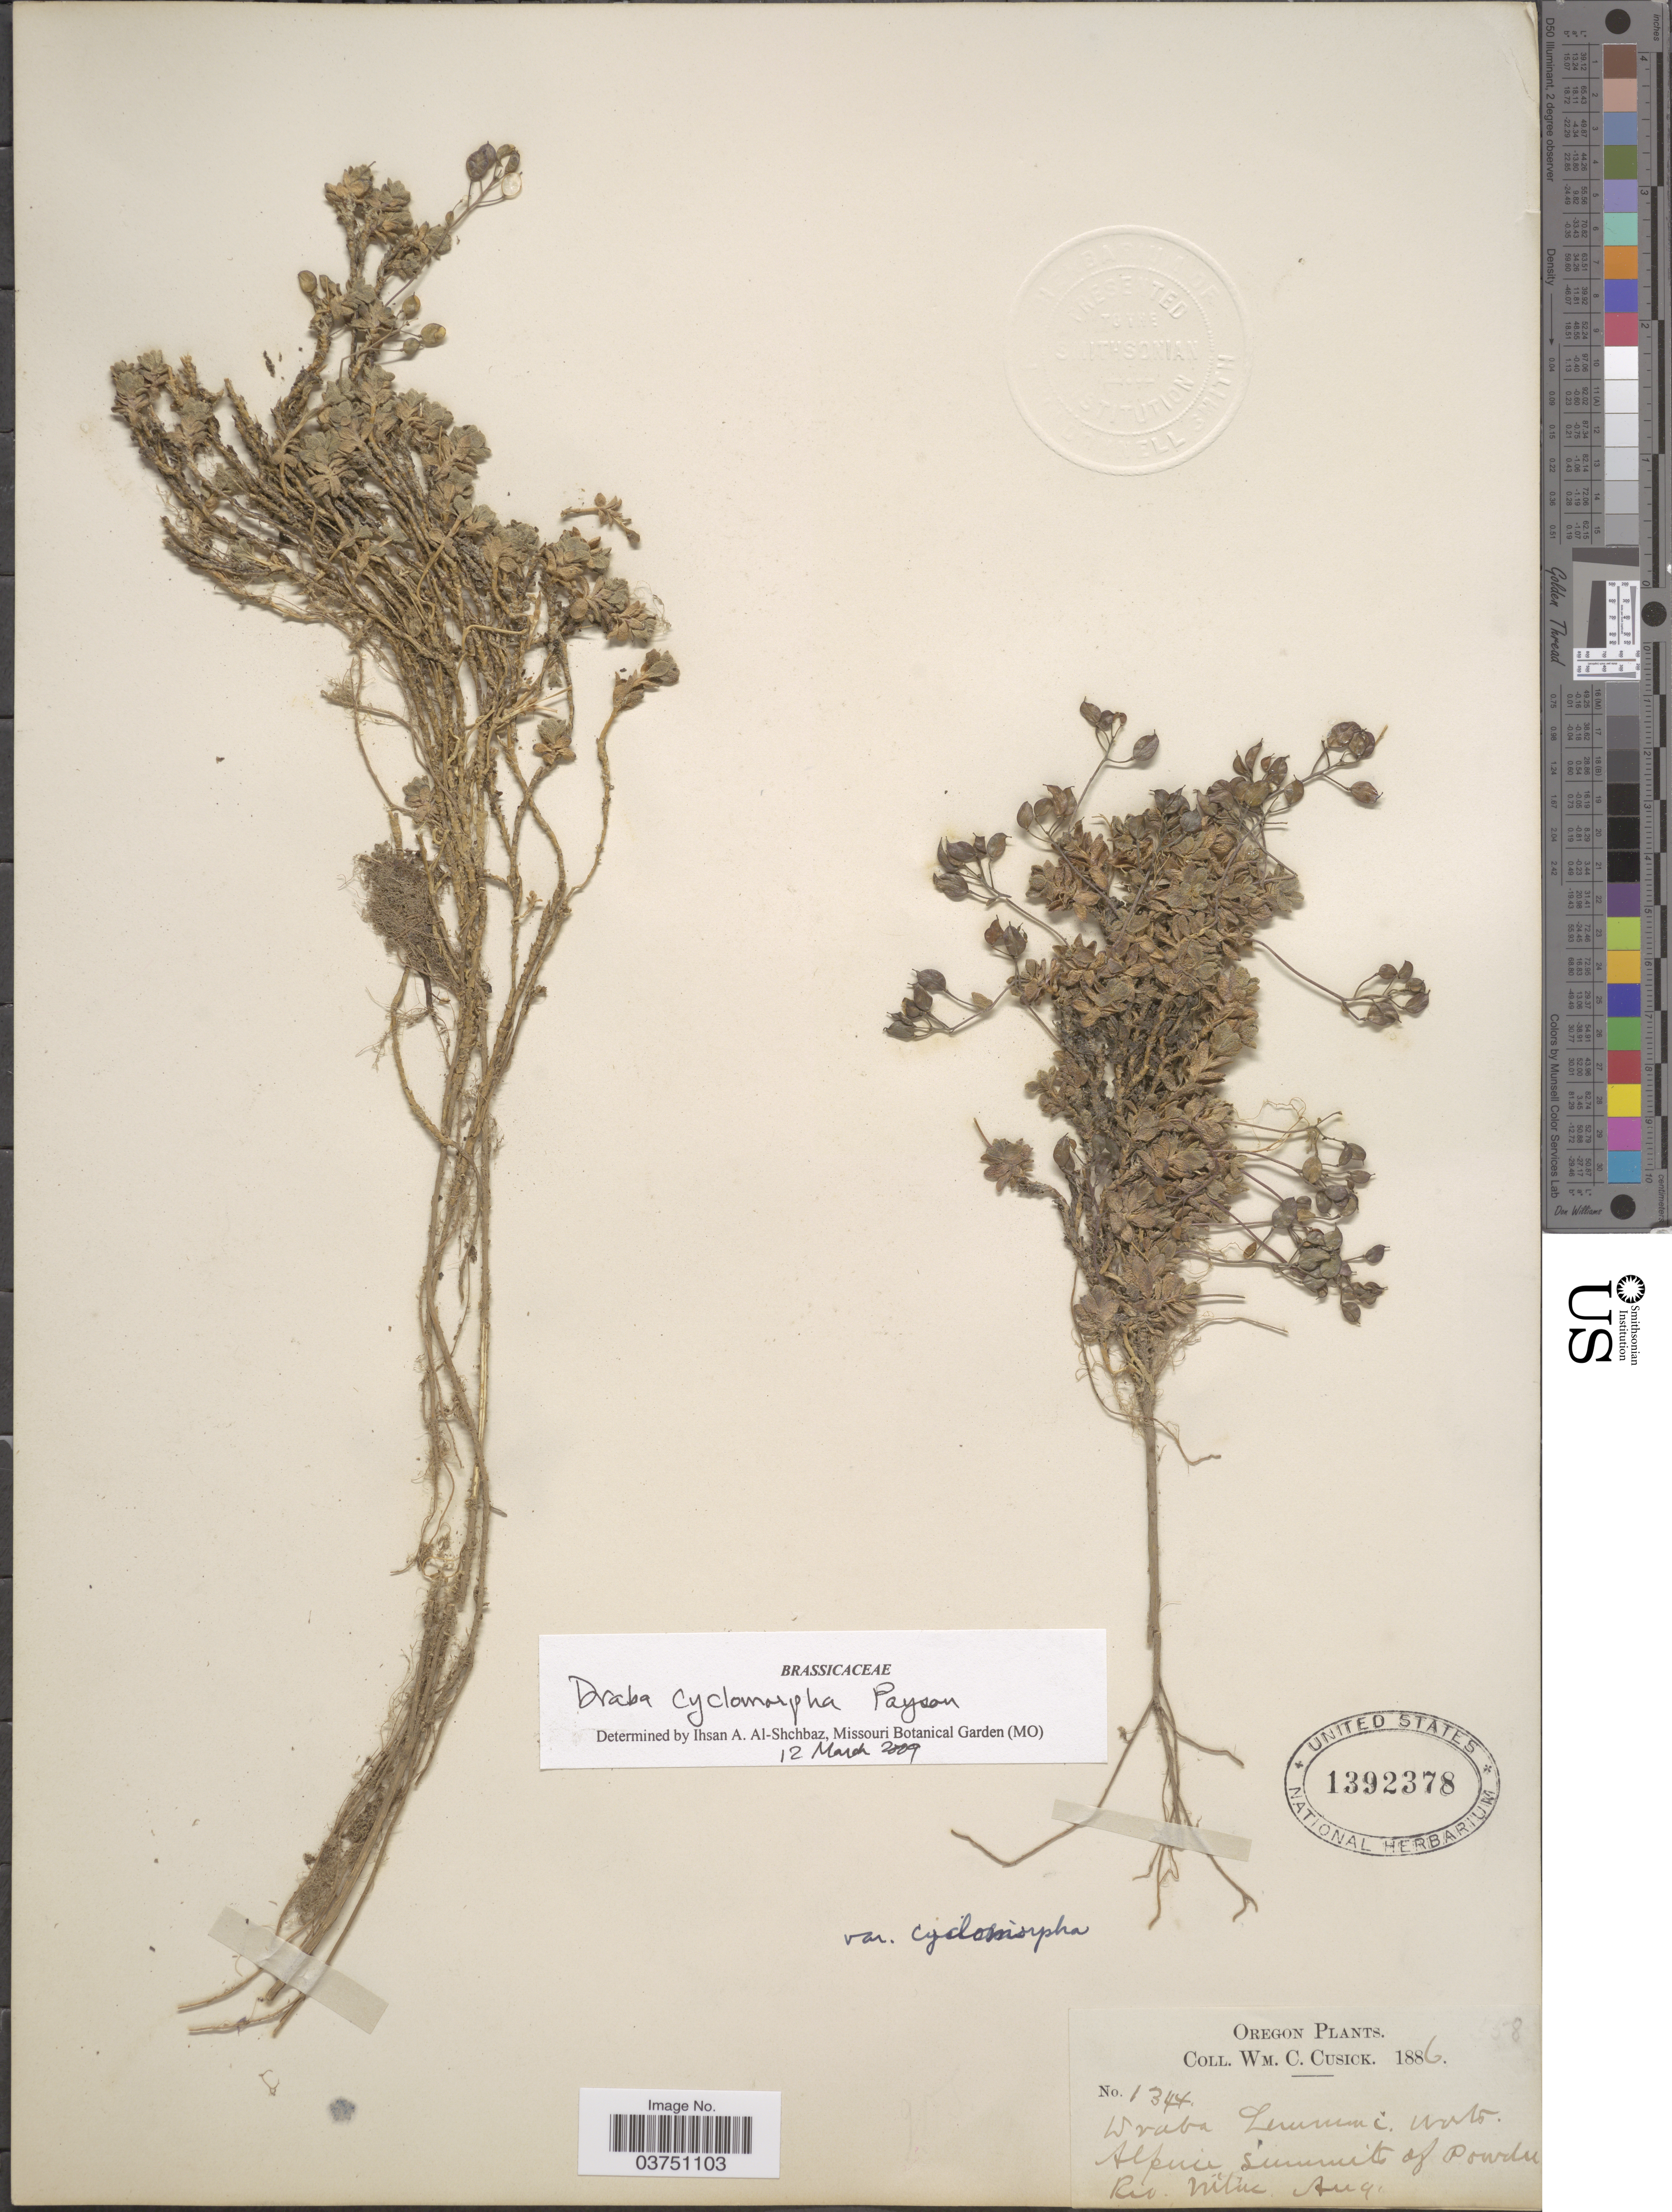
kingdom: Plantae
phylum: Tracheophyta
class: Magnoliopsida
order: Brassicales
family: Brassicaceae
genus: Draba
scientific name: Draba cyclomorpha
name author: Payson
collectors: W. C. Cusick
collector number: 1344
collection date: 1886-08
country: United States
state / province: Oregon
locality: Alpine summit of Powder Riv.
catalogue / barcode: US 1392378